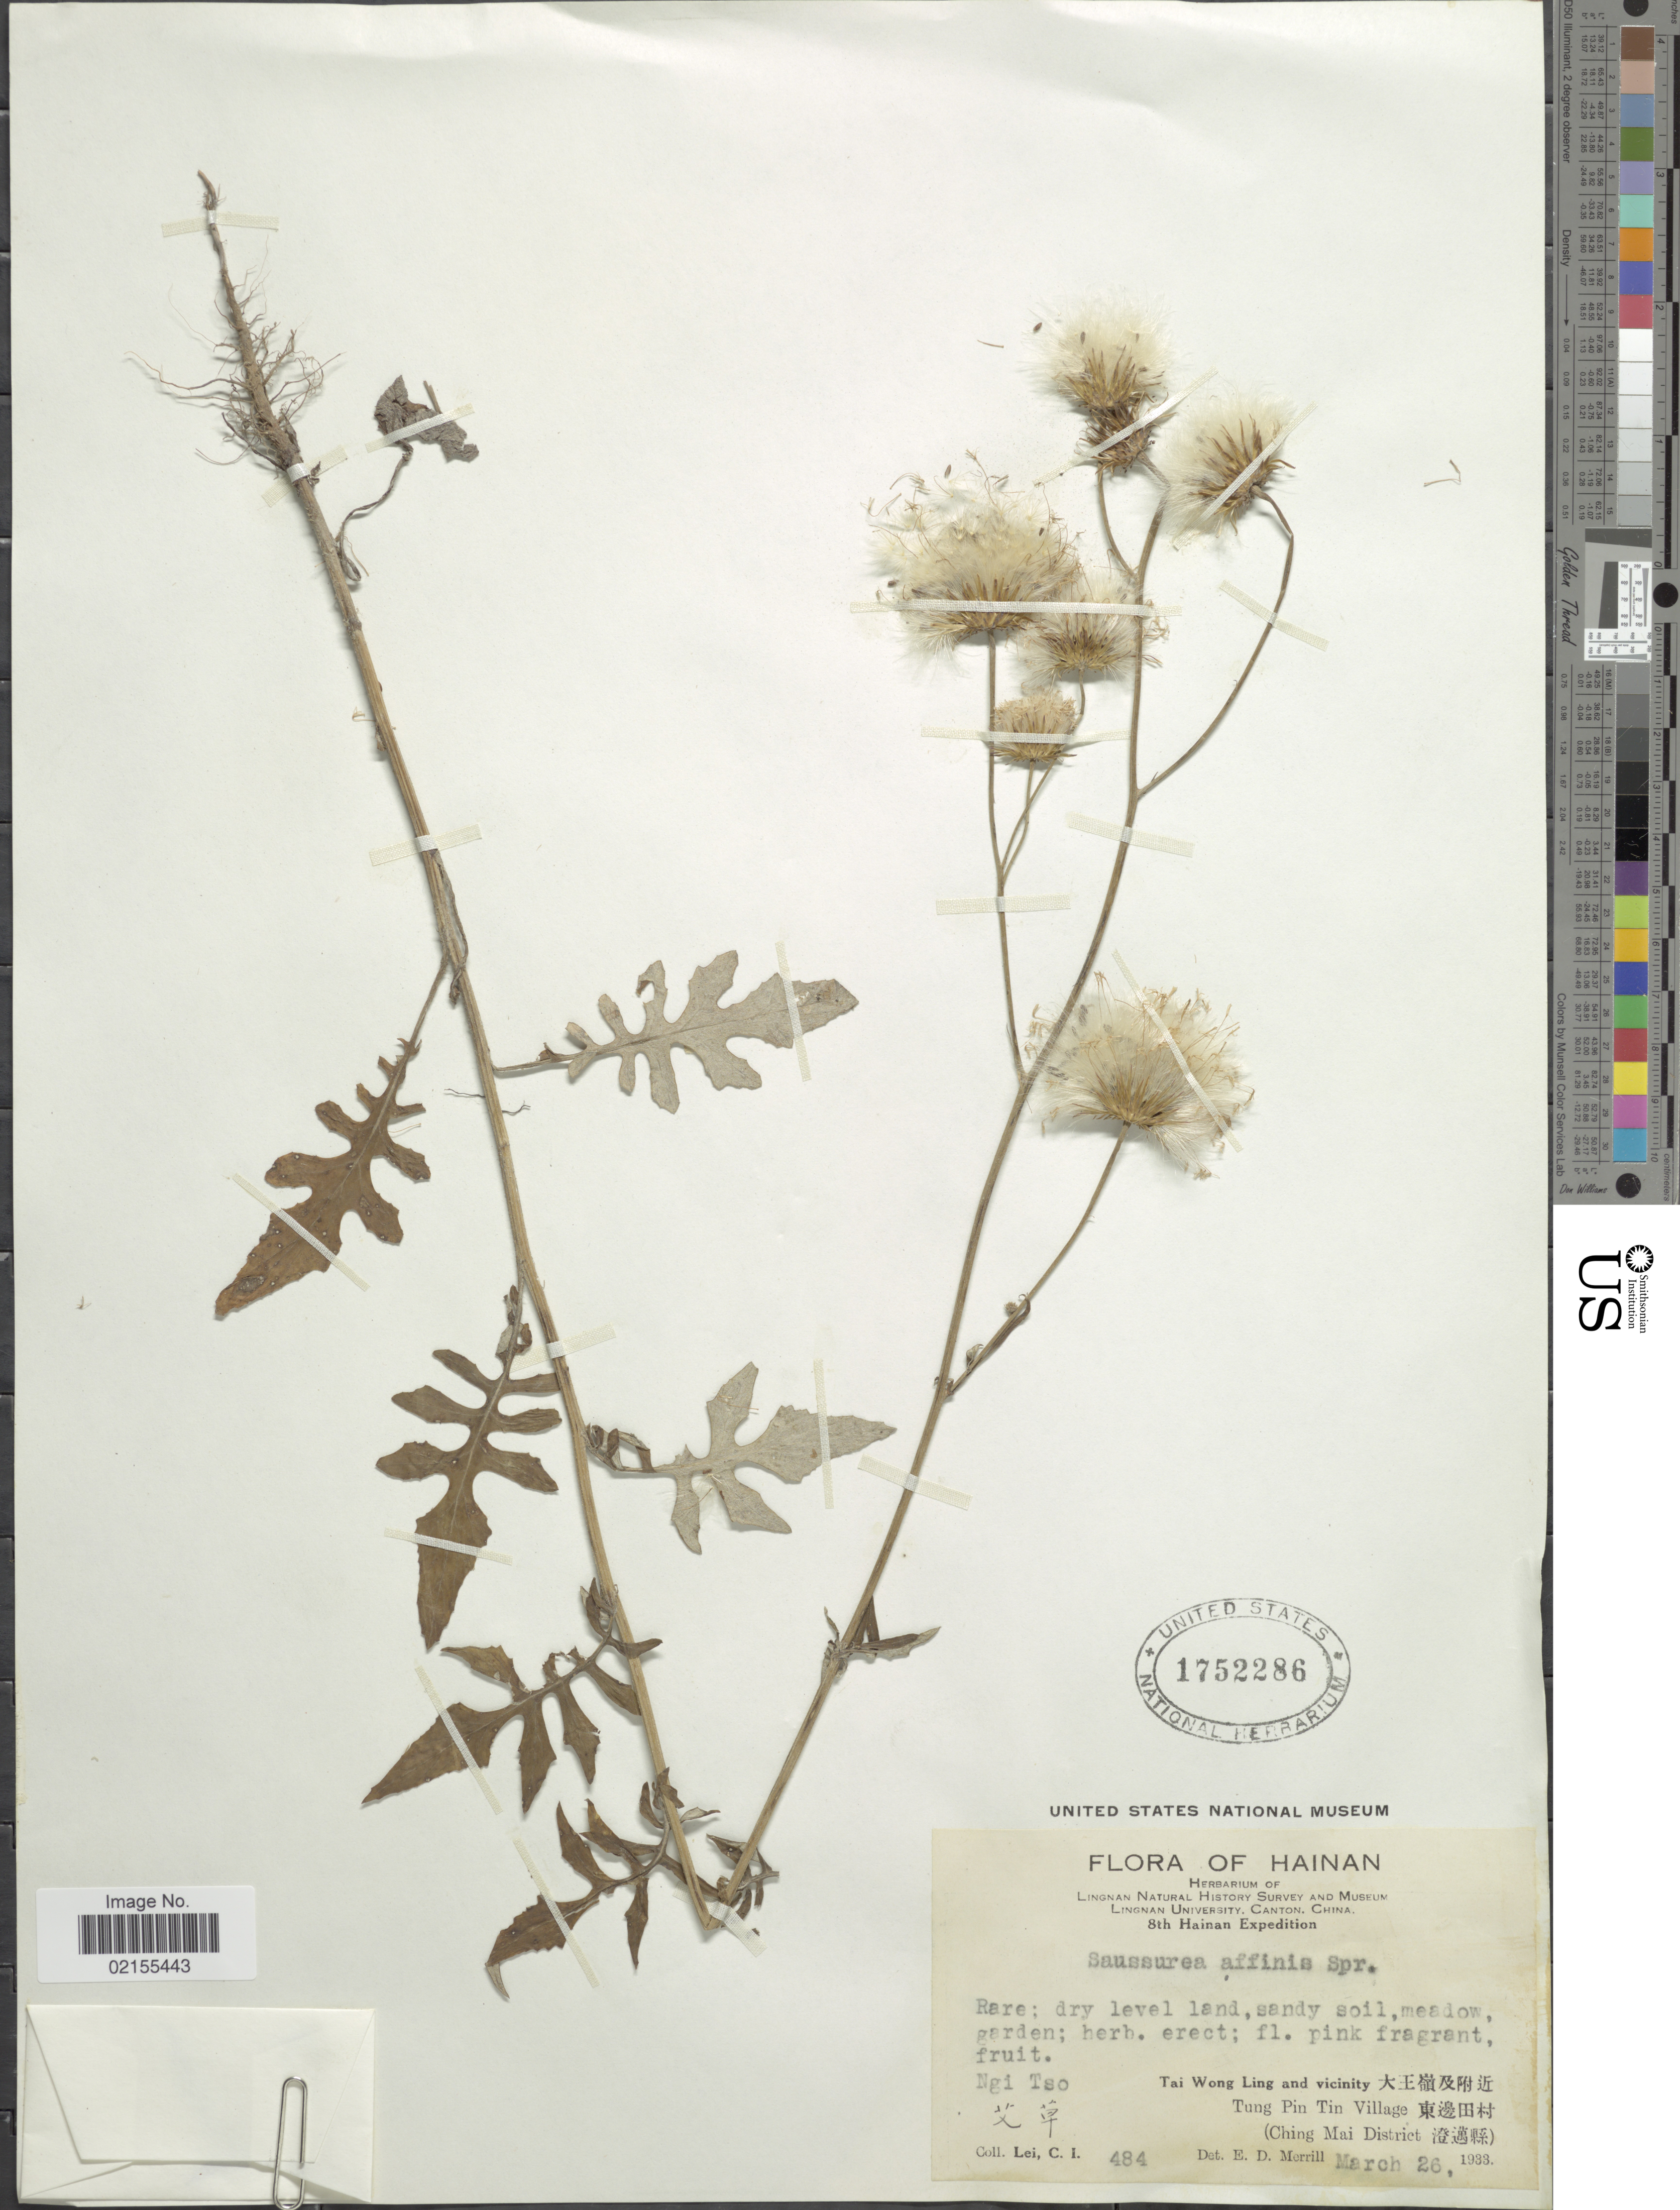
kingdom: Plantae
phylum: Tracheophyta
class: Magnoliopsida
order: Asterales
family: Asteraceae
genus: Hemistepta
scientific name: Hemistepta lyrata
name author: Bunge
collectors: C. I. Lei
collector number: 484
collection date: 1933-03-26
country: China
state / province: Hainan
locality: Ngi Tso, Tai Wong Ling and Vicinity, Tung Pin Tin Village (Ching Mai District)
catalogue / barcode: US 1752286